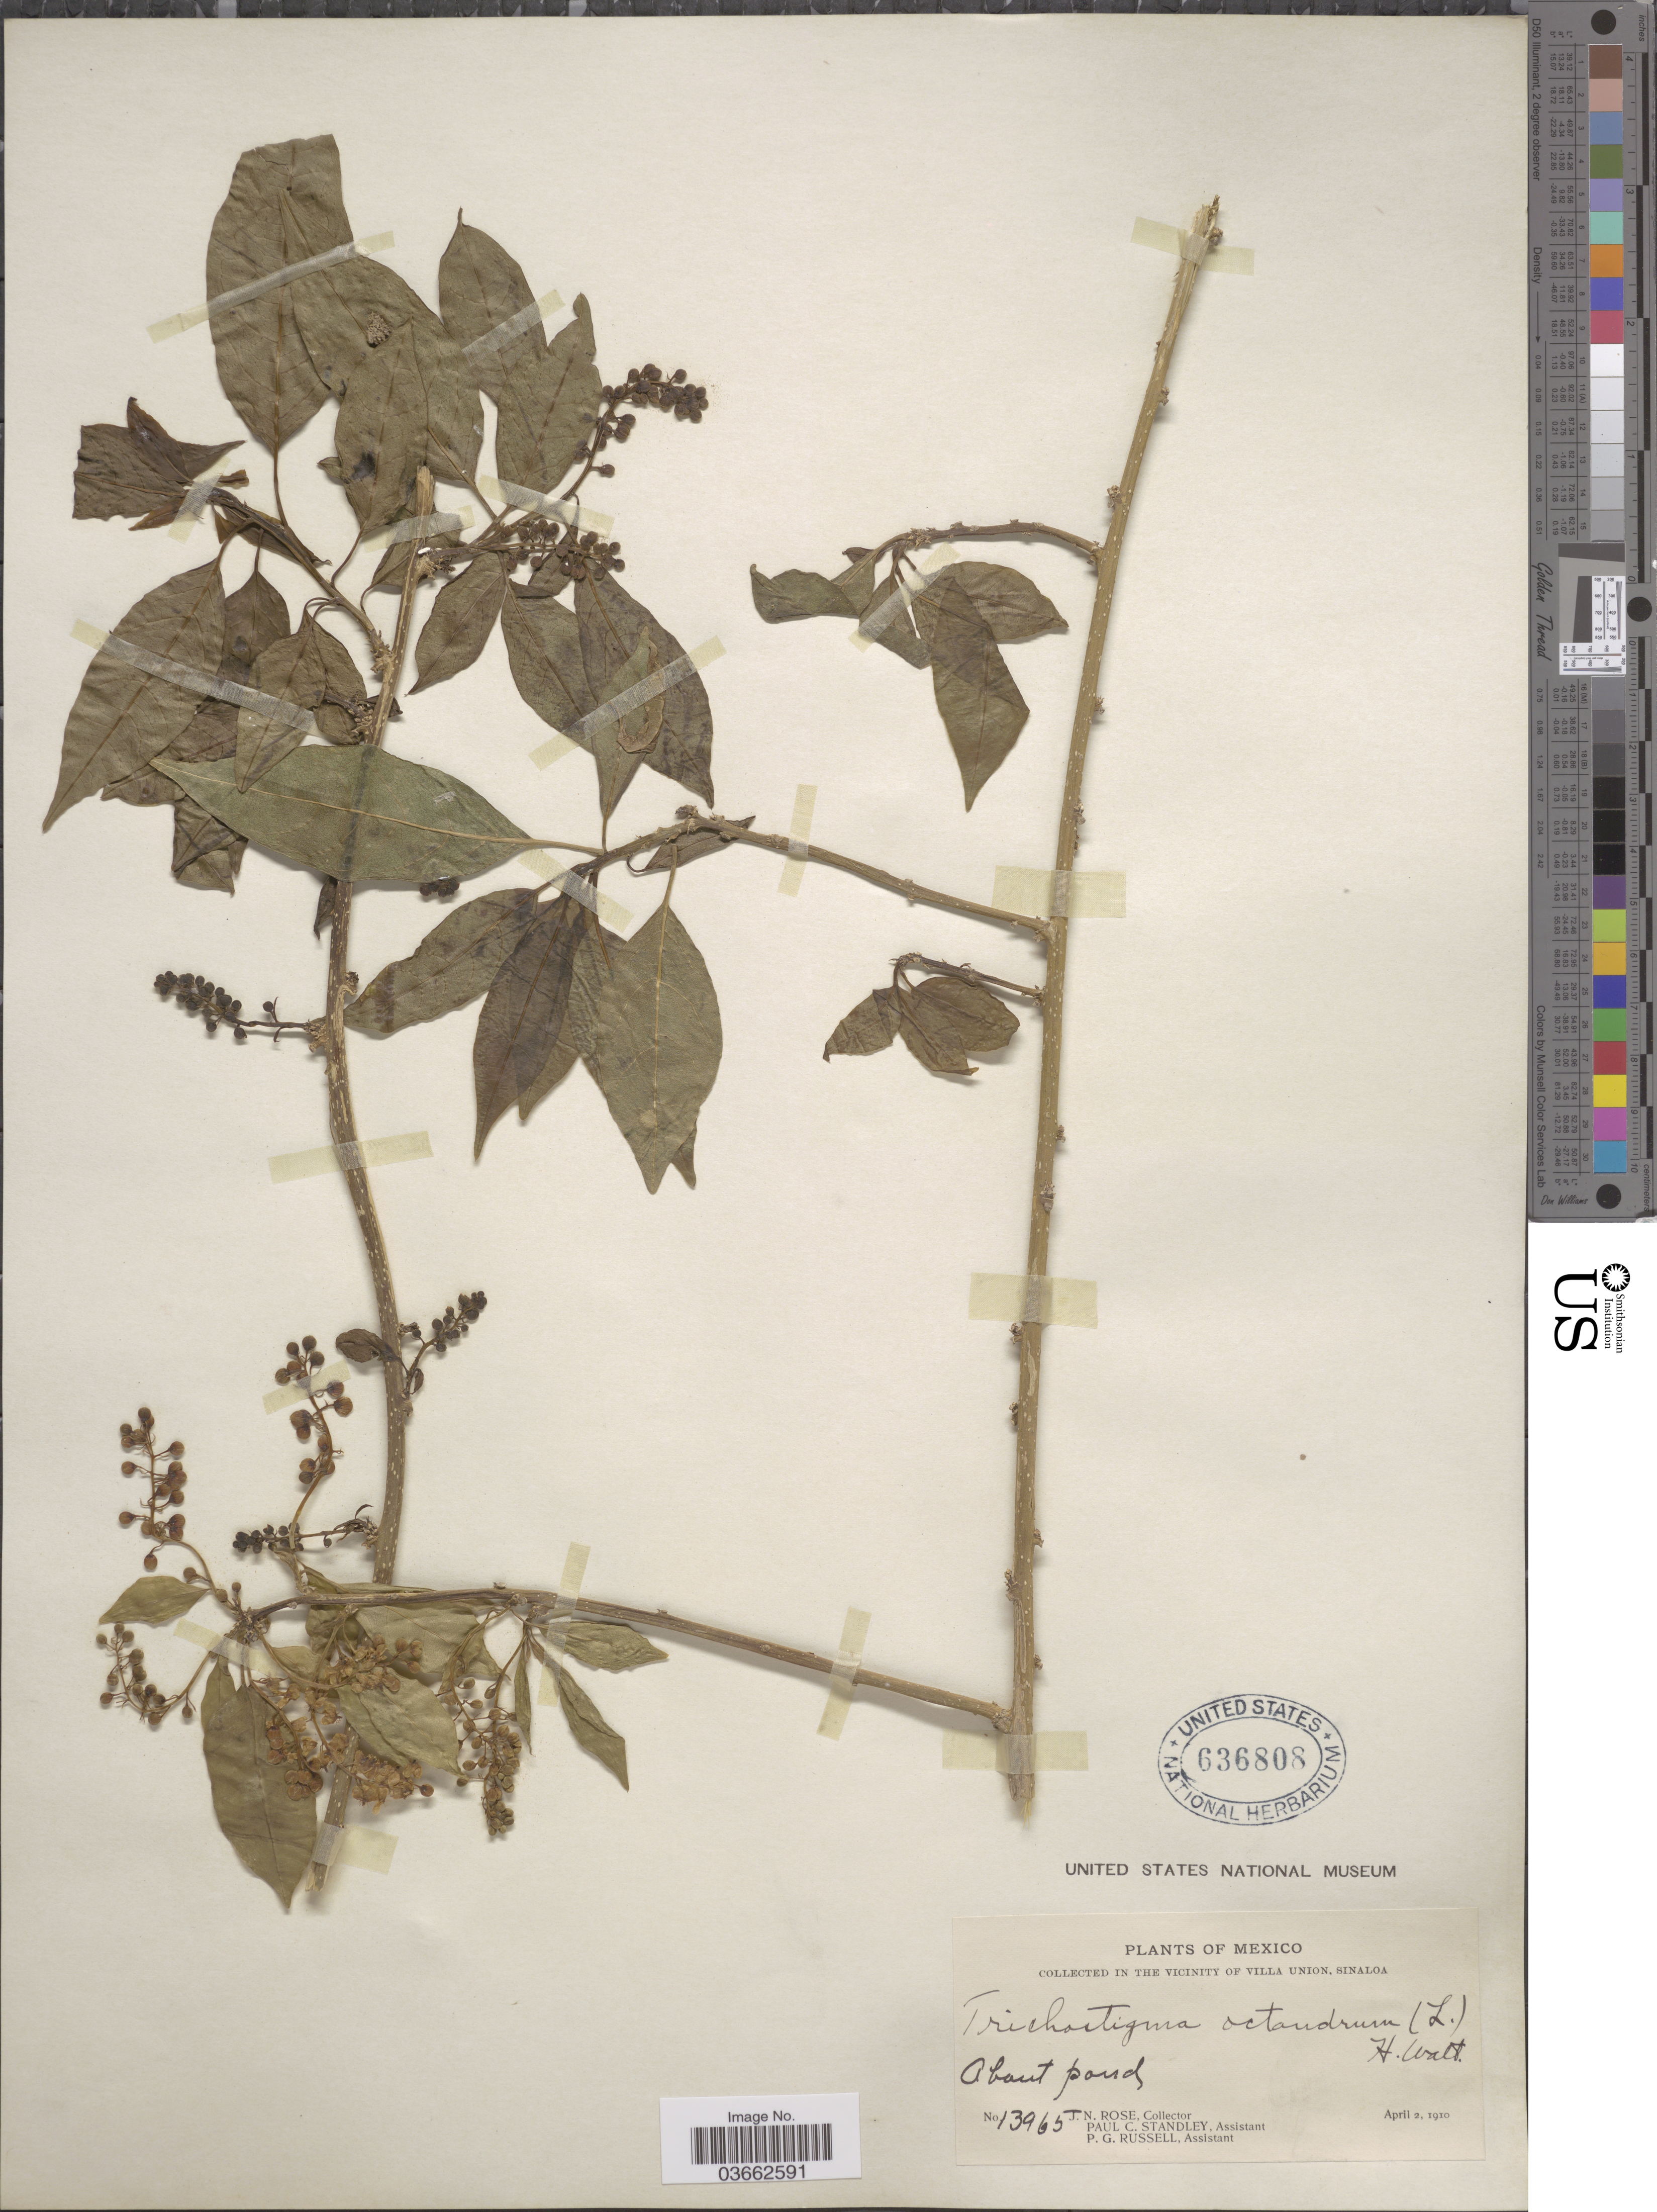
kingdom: Plantae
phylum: Tracheophyta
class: Magnoliopsida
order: Caryophyllales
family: Phytolaccaceae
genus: Trichostigma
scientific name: Trichostigma octandrum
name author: (L.) H. Walter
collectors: J. N. Rose, P. C. Standley & P. G. Russell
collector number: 13965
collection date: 1910-04-02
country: Mexico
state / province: Sinaloa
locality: In the vicinity of Villa Union.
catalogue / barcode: US 636808